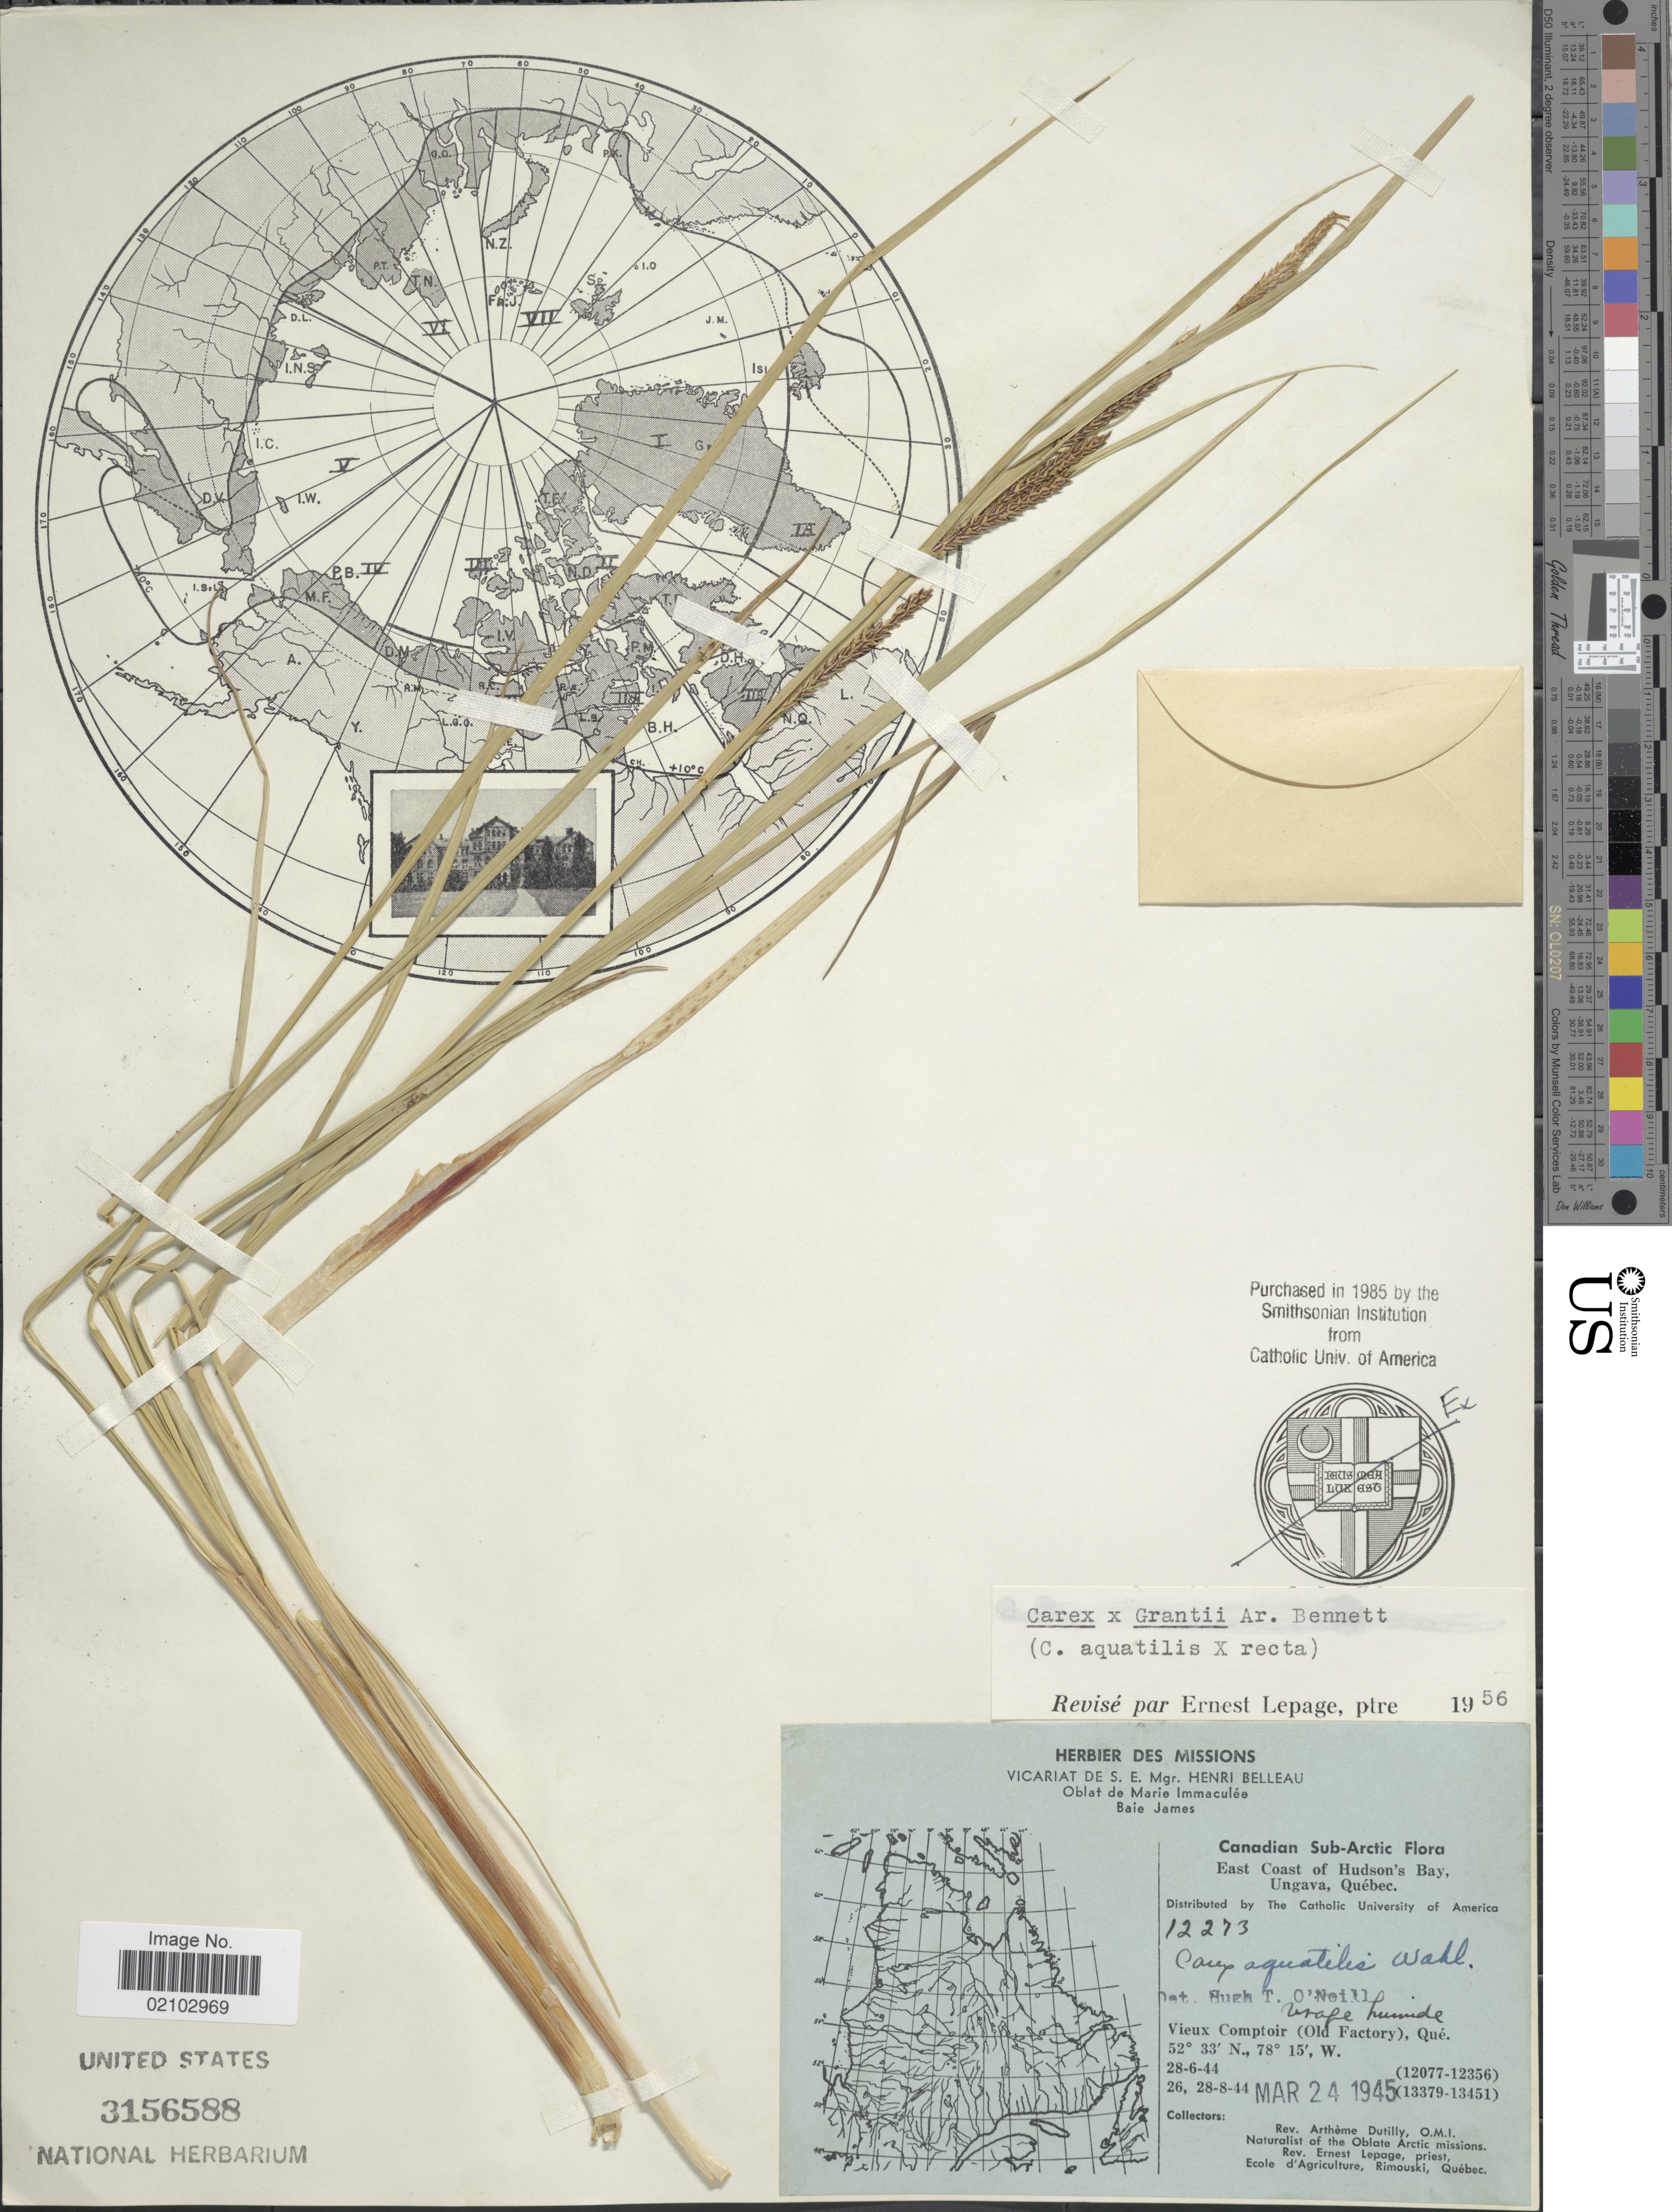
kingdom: Plantae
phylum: Tracheophyta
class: Liliopsida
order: Poales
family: Cyperaceae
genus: Carex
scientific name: Carex aquatilis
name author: Wahlenb.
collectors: A. Dutilly & E. Lepage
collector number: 12273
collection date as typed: Transcribed d/m/y: 28/6/44 to 28/8/44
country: Canada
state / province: Quebec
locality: Canadian Sub-Arctic, East Coast of Hudon's Bay, Ungava, Vieux Comptoir (Old Factory), rivage humide.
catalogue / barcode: US 3156588